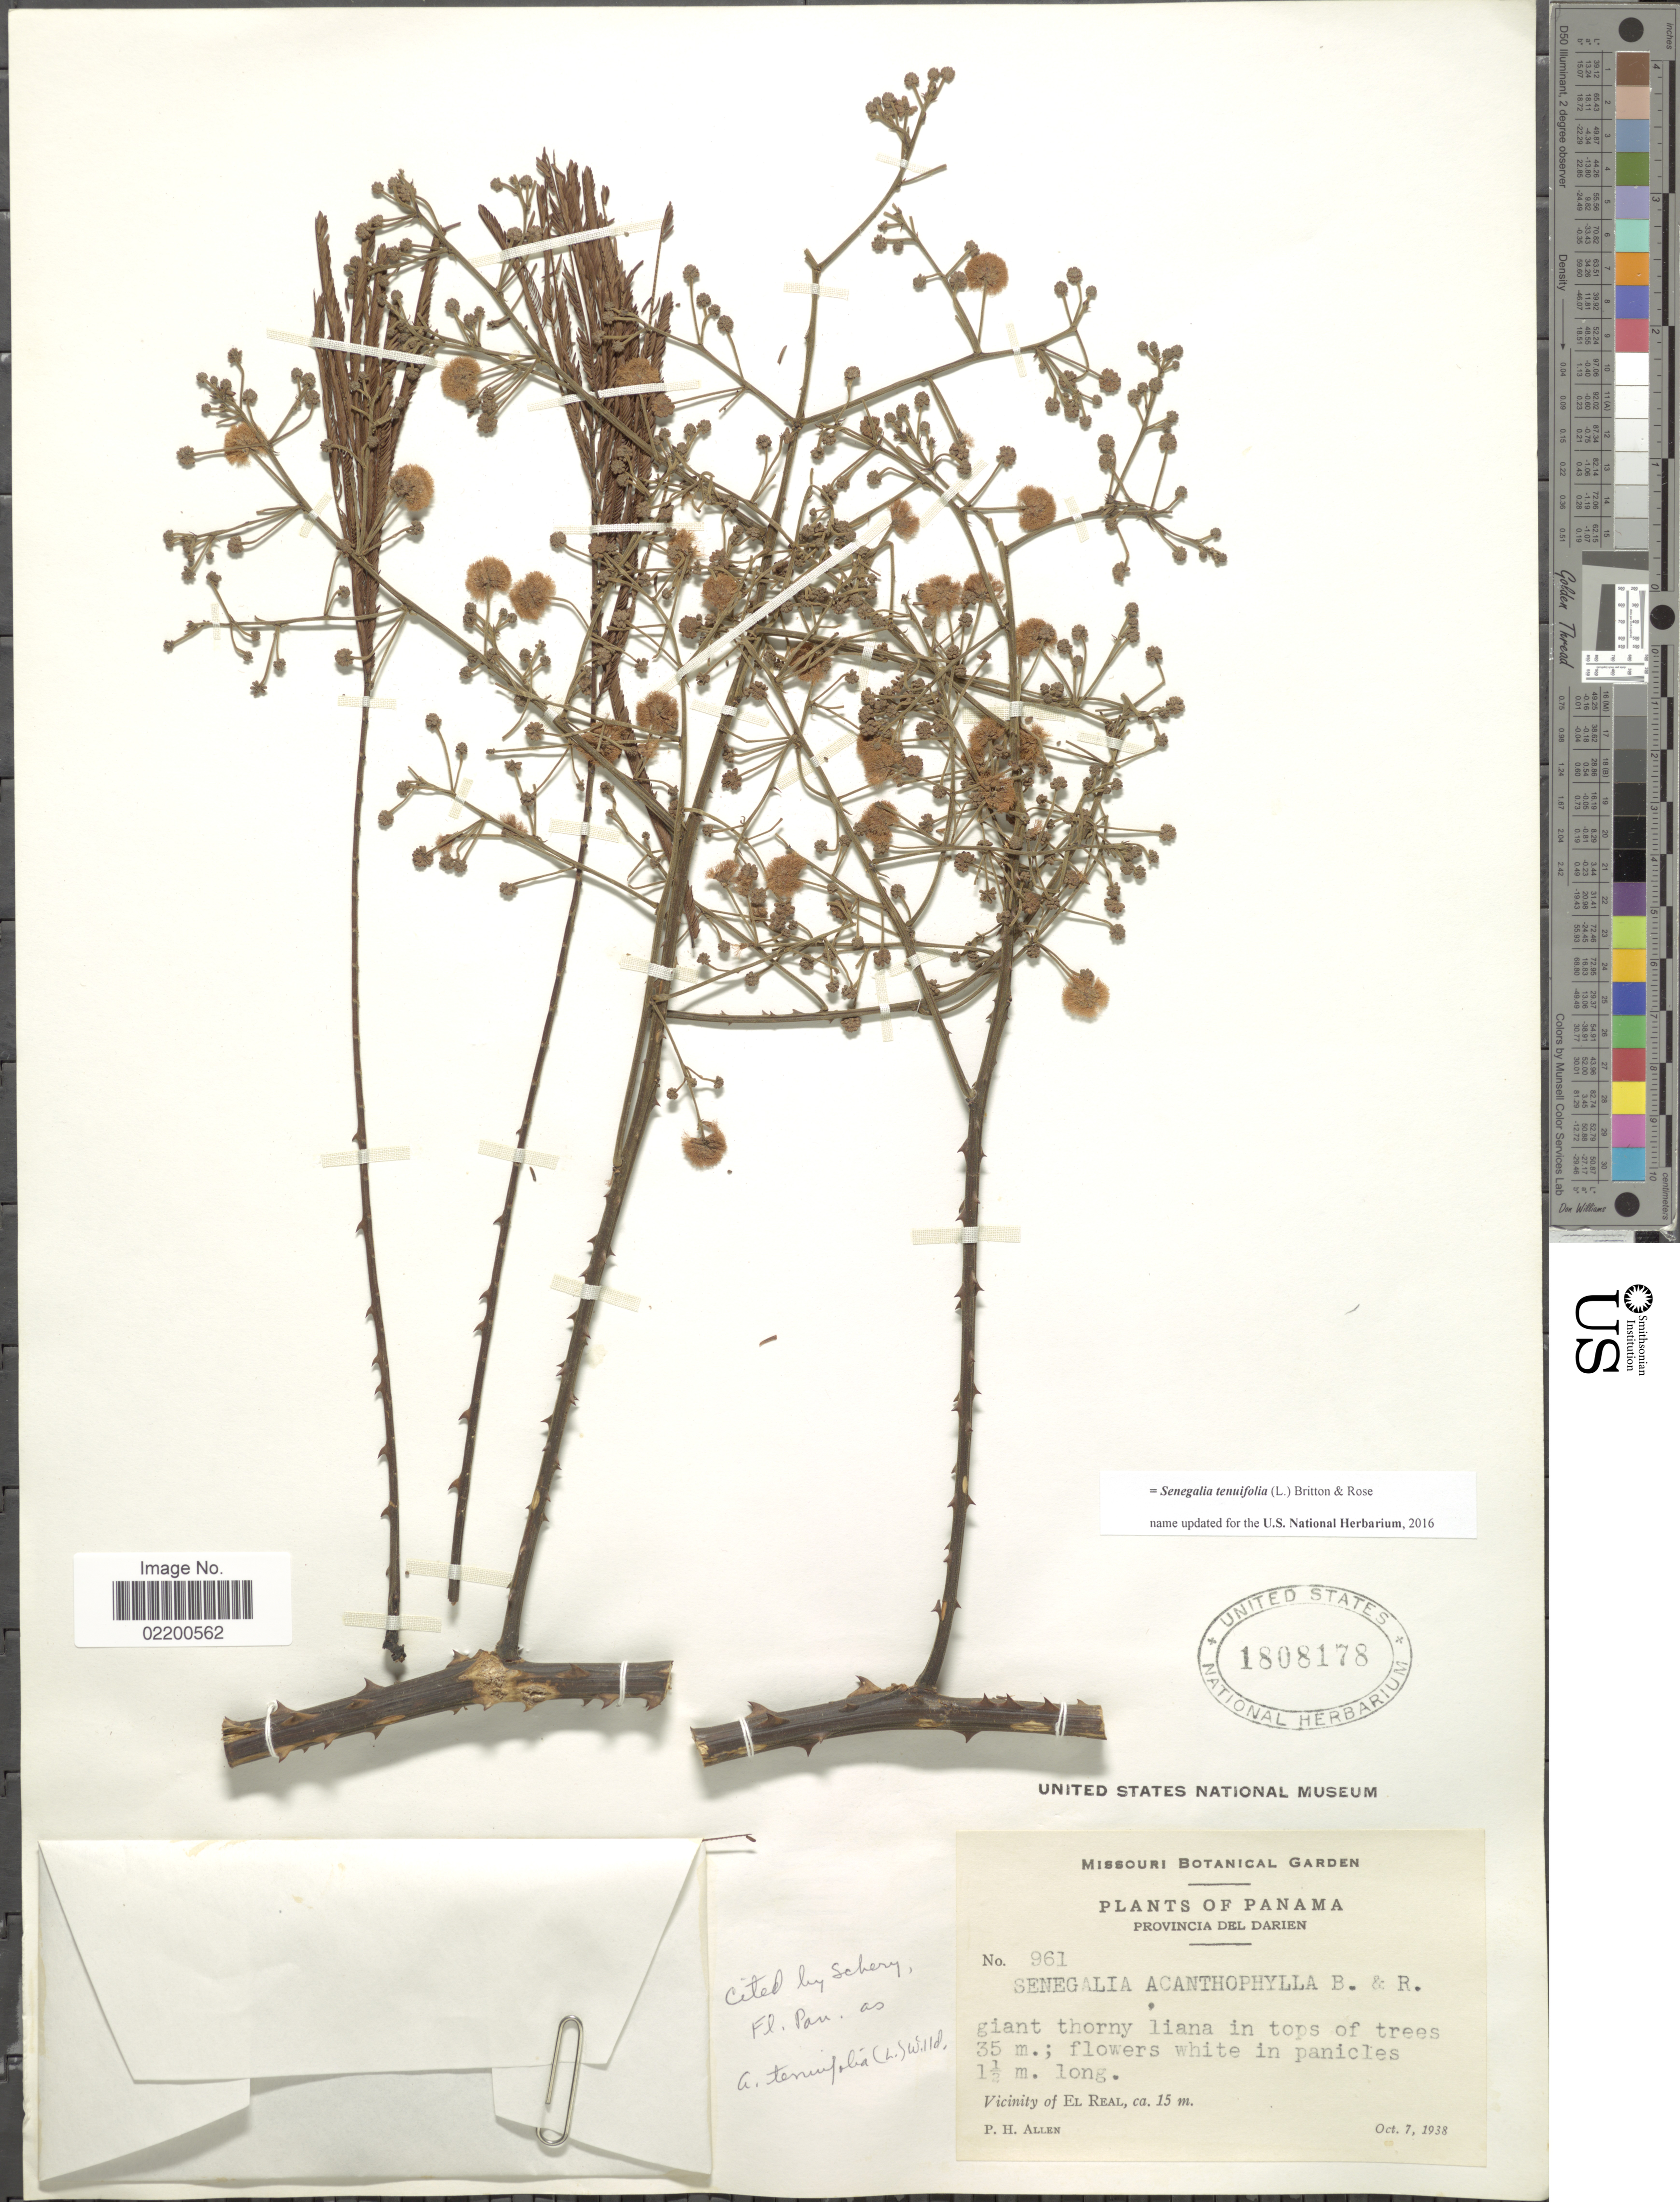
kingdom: Plantae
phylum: Tracheophyta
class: Magnoliopsida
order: Fabales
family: Fabaceae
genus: Senegalia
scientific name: Senegalia tenuifolia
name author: (L.) Britton & Rose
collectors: P. H. Allen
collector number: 961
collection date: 1938-10-07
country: Panama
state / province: Darién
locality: Provincia Del Darien, Vicinity of El Real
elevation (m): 15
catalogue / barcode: US 1808178